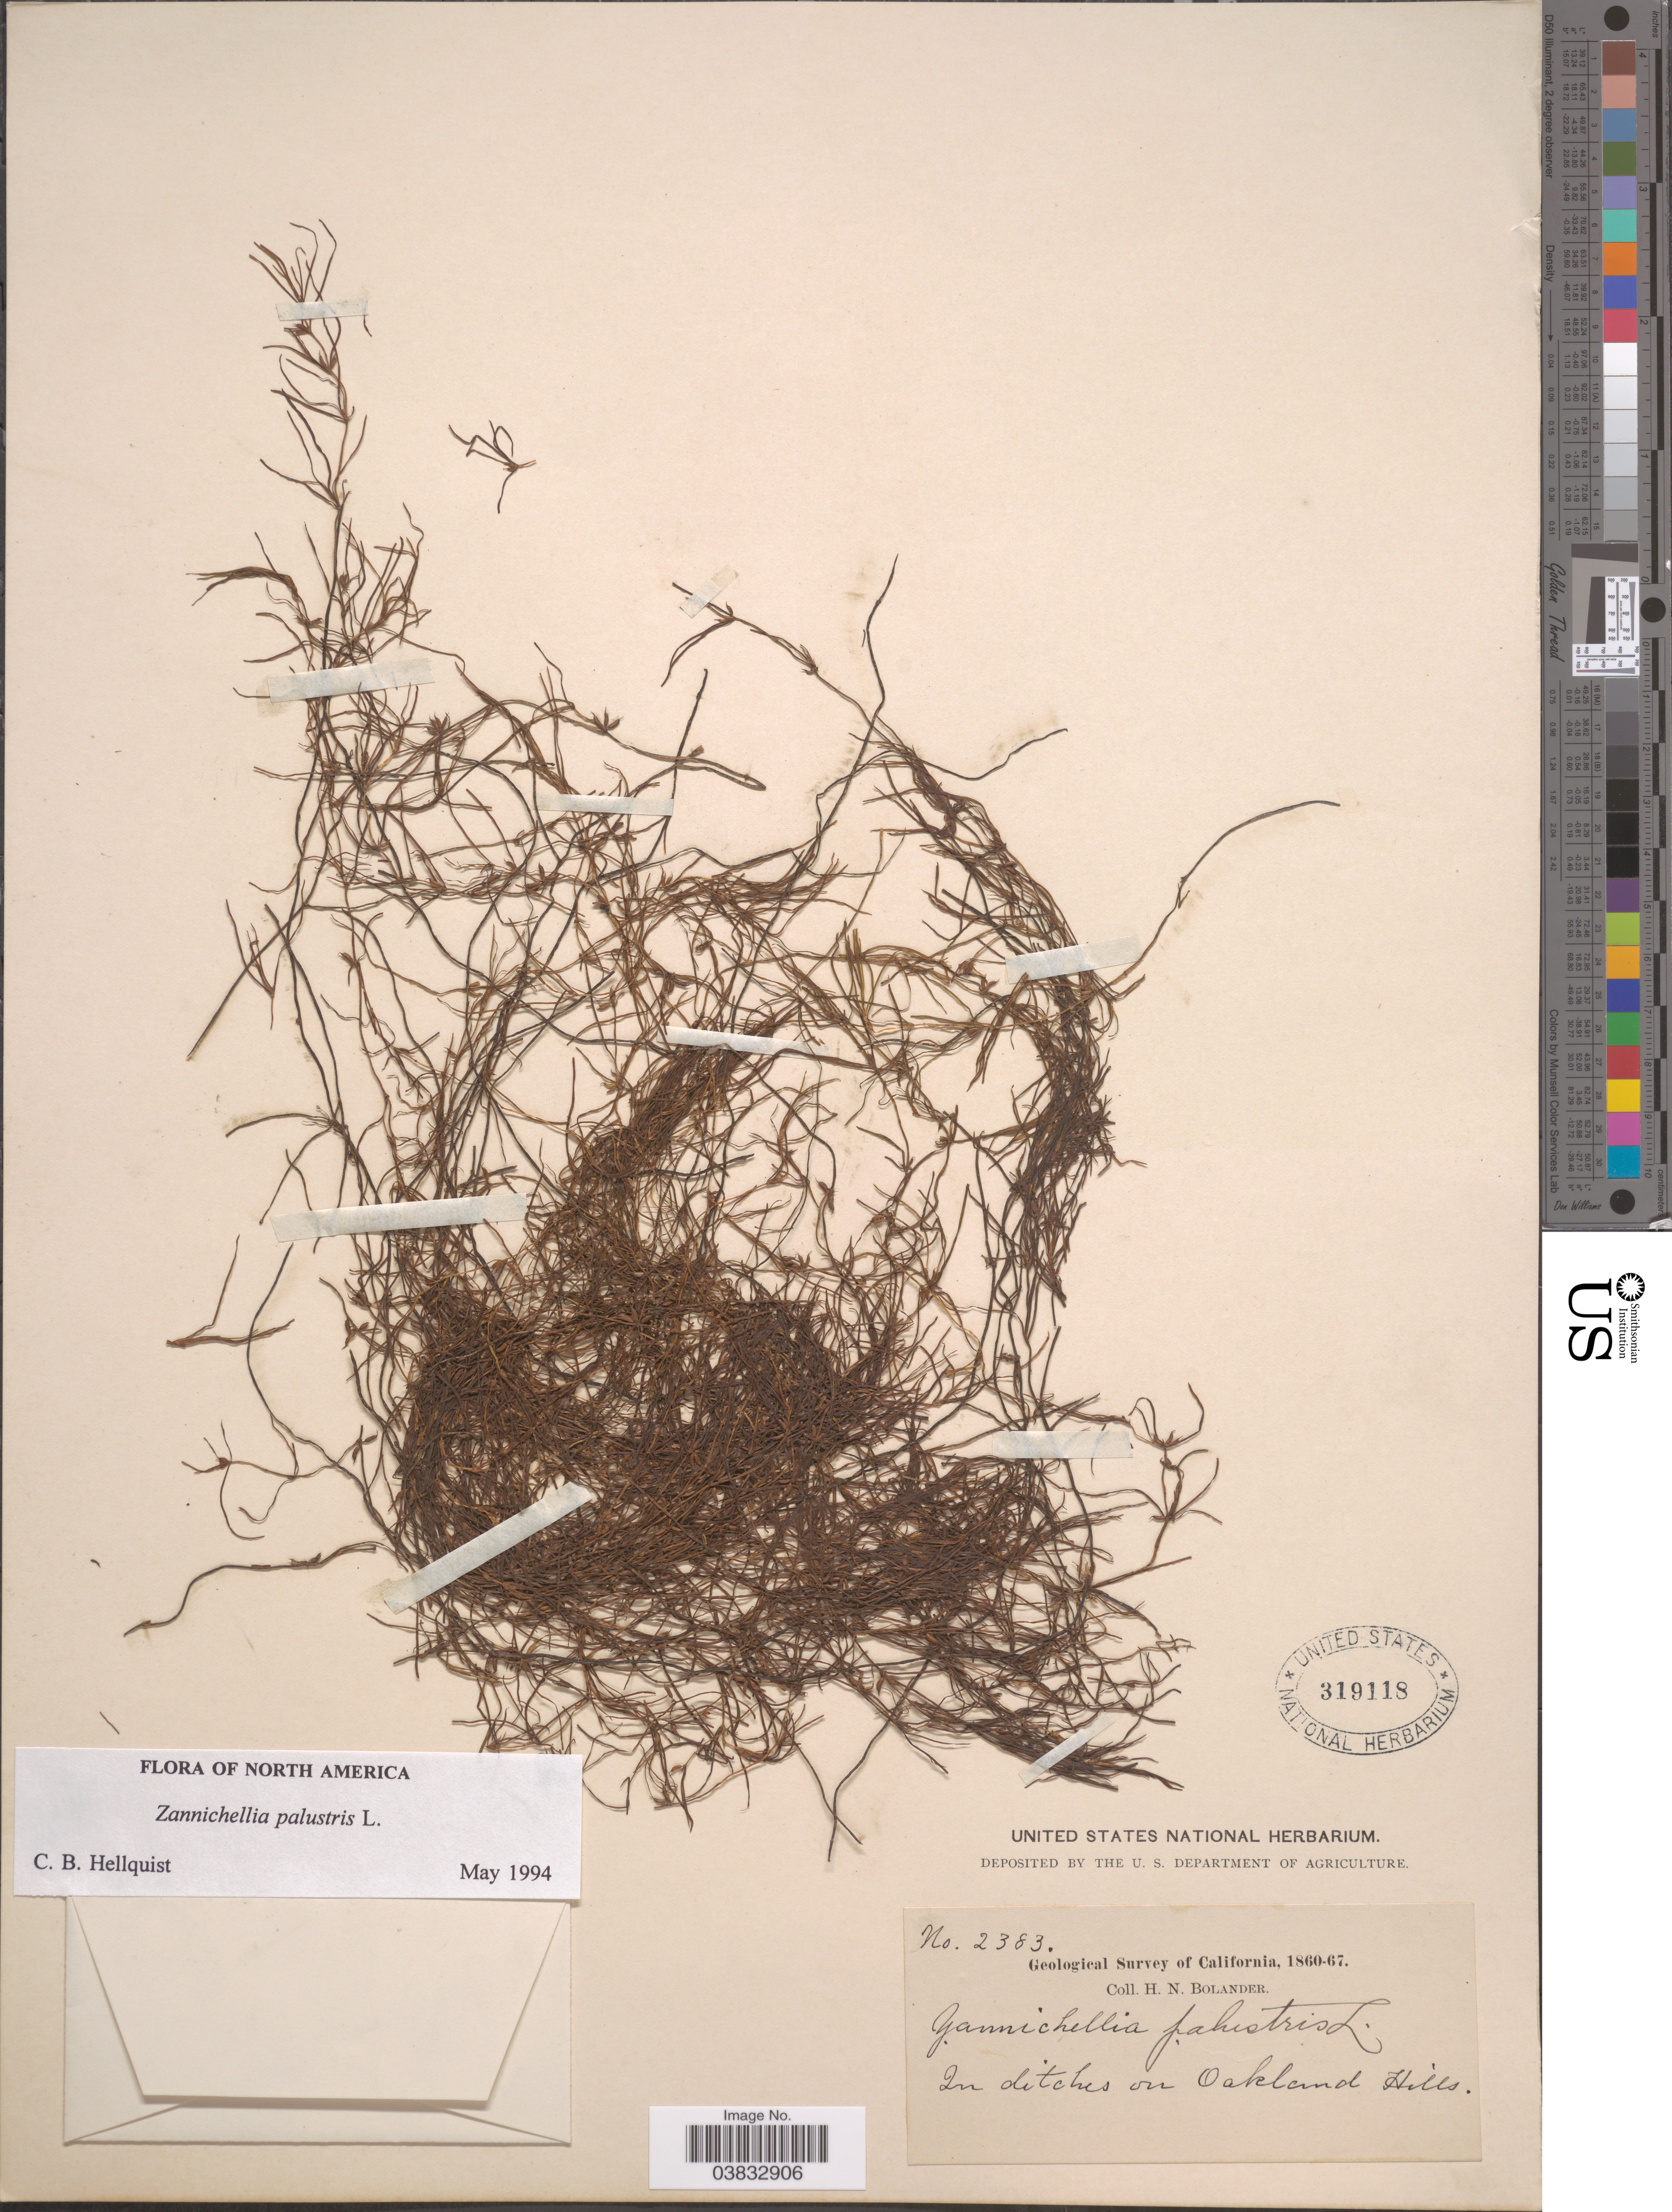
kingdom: Plantae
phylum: Tracheophyta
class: Liliopsida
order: Alismatales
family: Potamogetonaceae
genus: Zannichellia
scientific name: Zannichellia palustris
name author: L.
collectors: H. Bolander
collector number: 2383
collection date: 1860/1867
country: United States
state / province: California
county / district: Alameda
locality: In ditches on Oakland Hills.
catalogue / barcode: US 319118